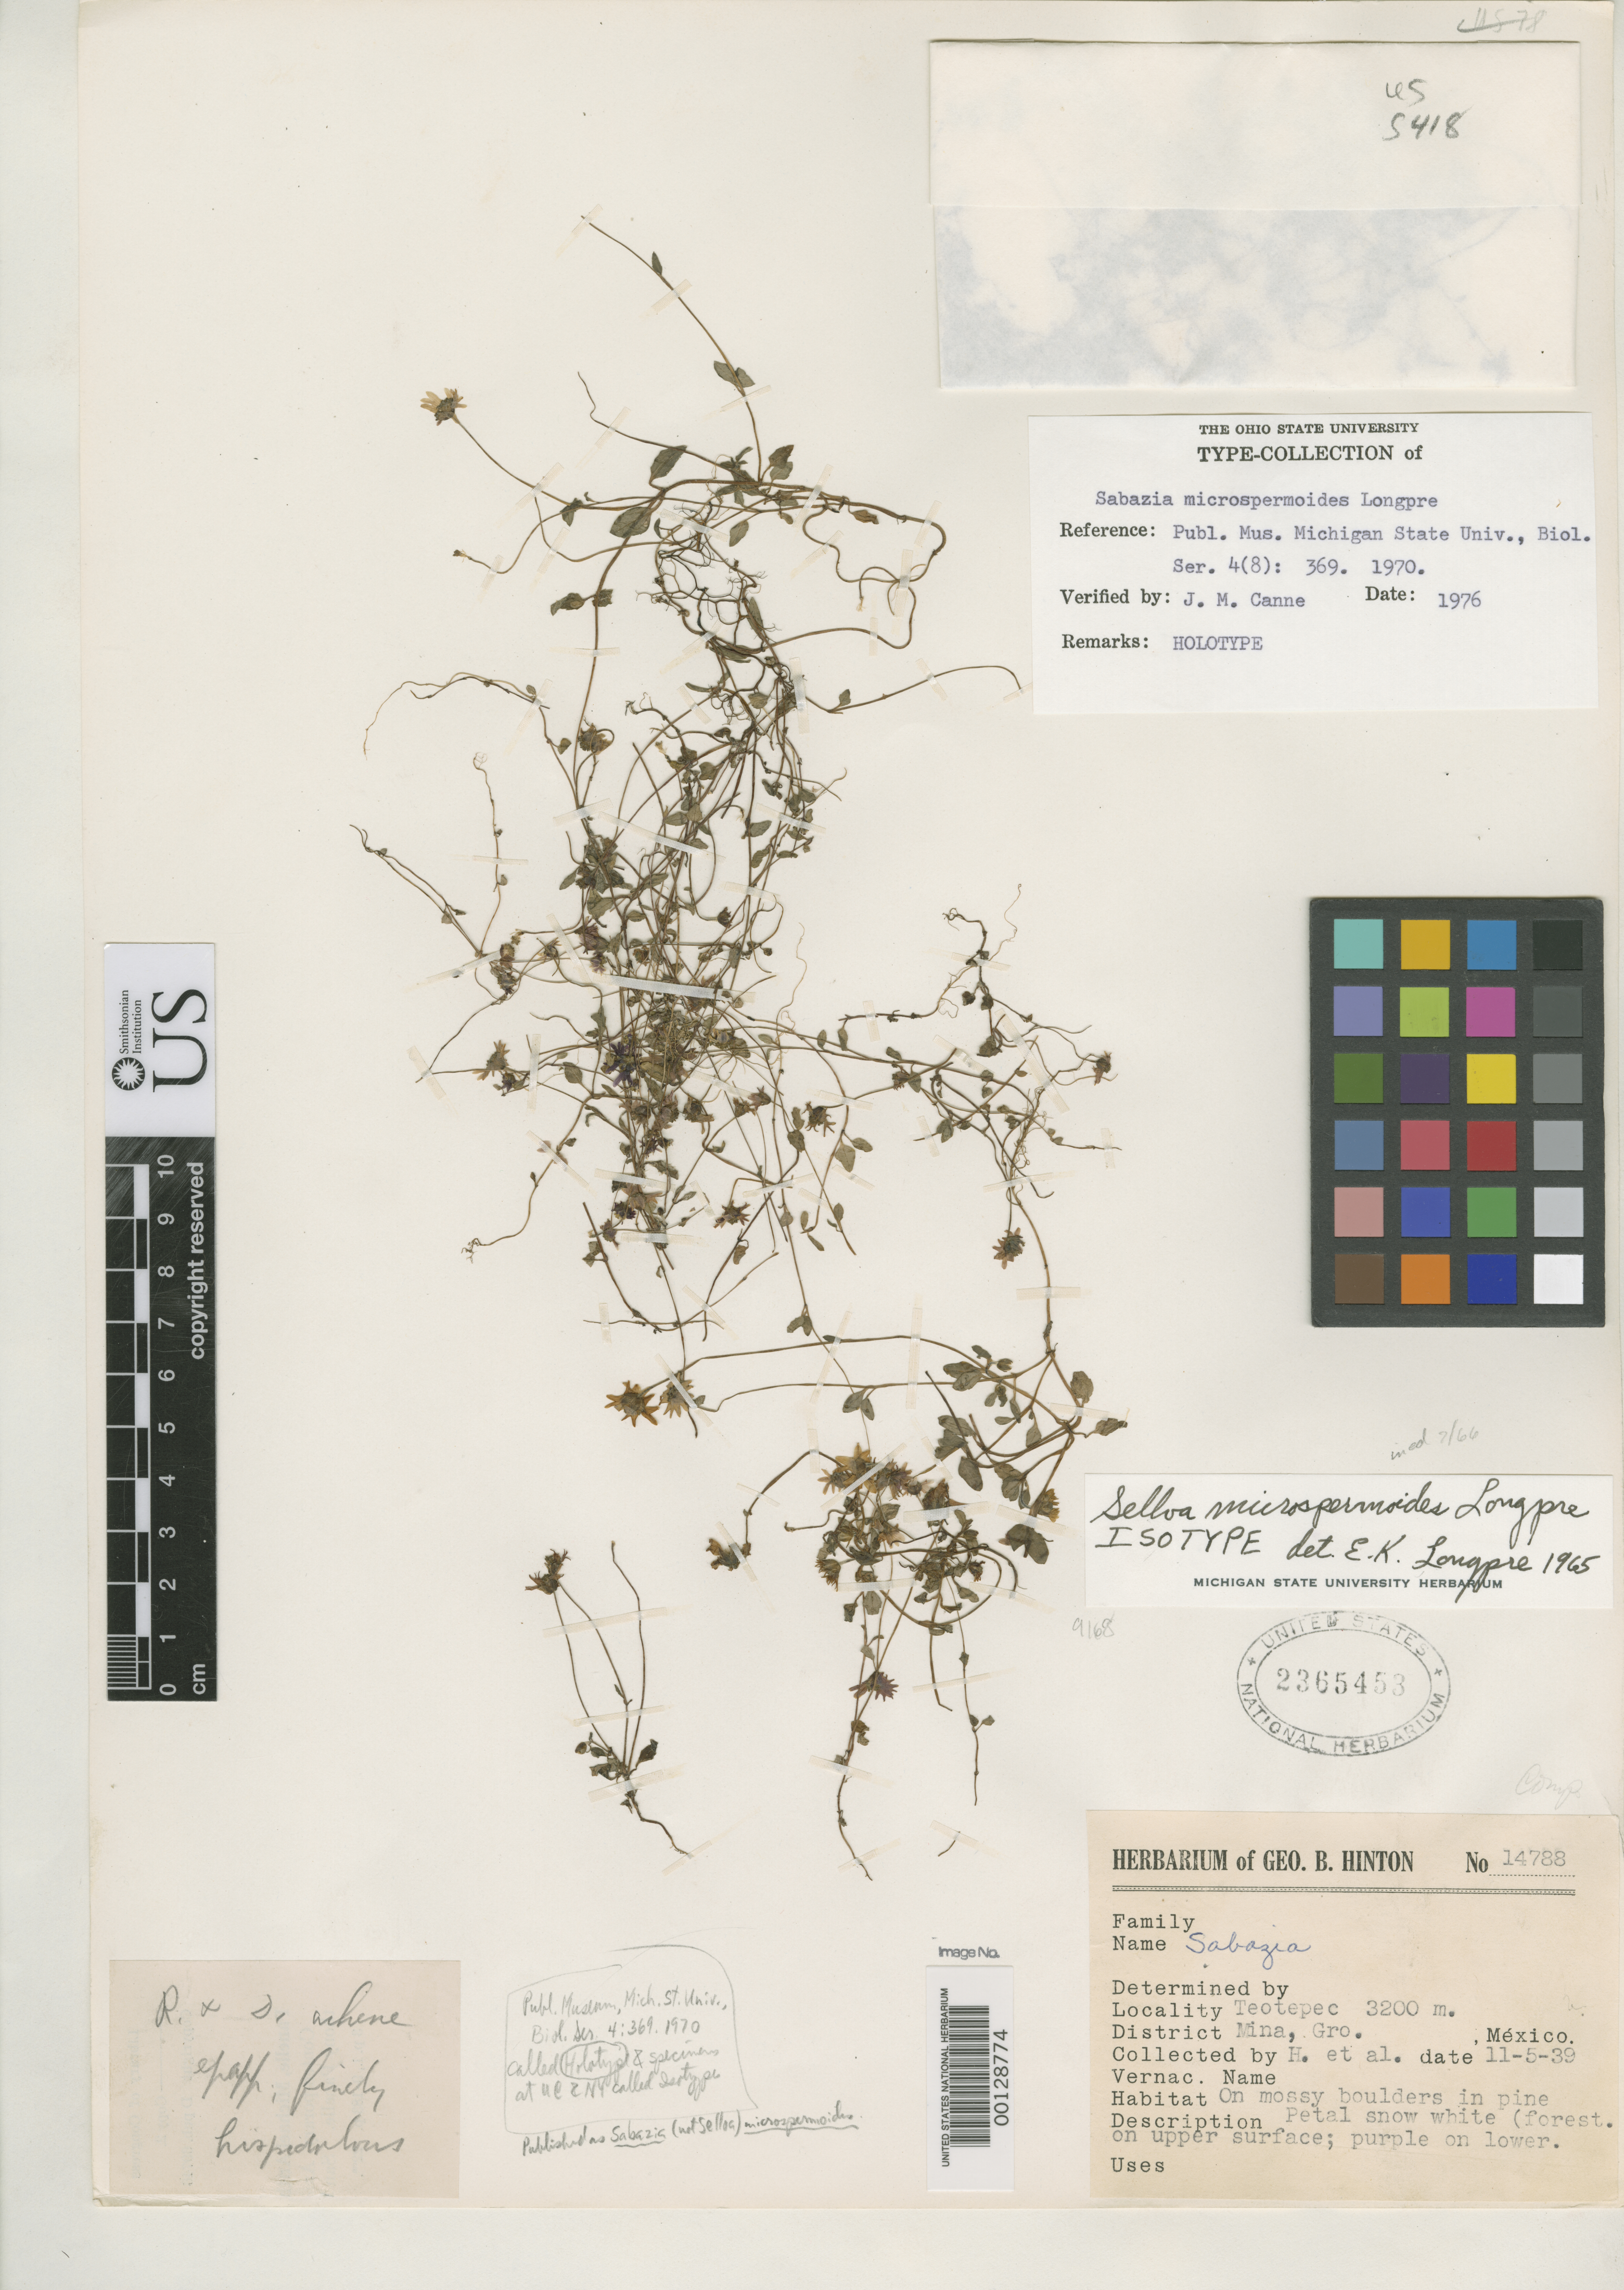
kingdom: Plantae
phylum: Tracheophyta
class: Magnoliopsida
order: Asterales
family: Asteraceae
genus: Sabazia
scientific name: Sabazia microspermoides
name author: Longpre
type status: Holotype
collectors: G. B. Hinton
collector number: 14788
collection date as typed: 05 Nov 1939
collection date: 1939-11-05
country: Mexico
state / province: Guerrero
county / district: Mina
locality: Teotepec.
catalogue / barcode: US 2365453